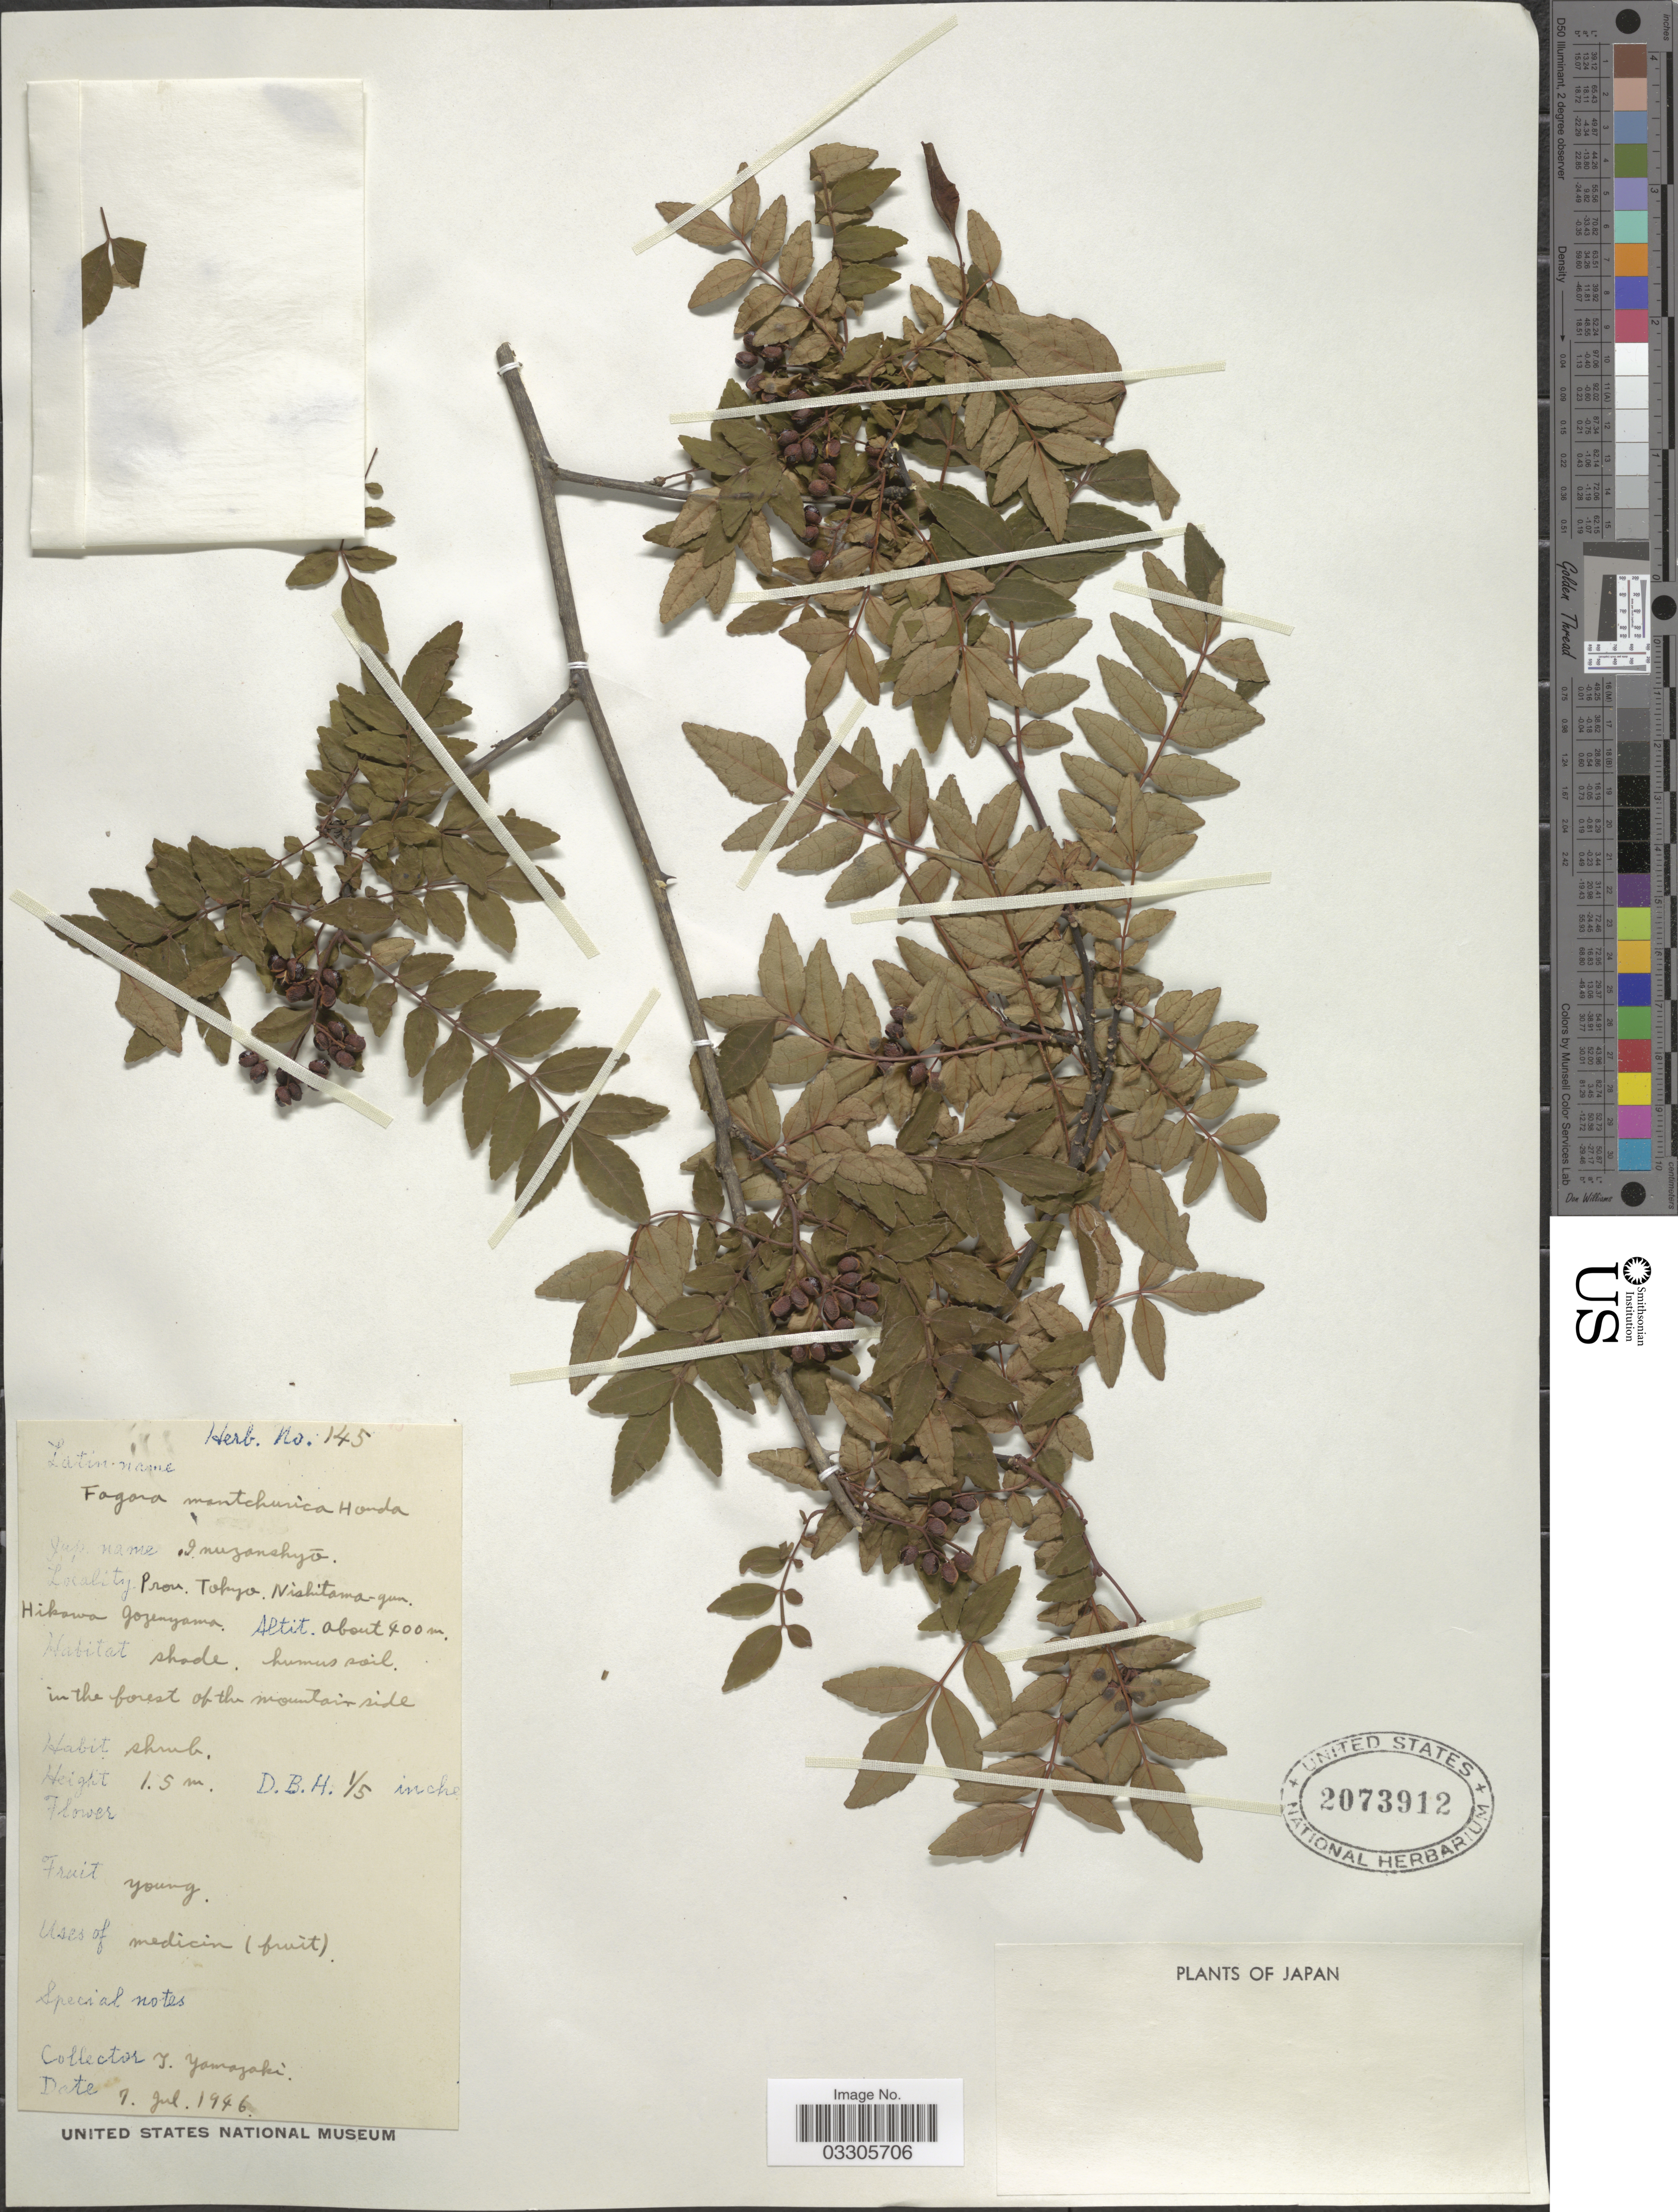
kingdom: Plantae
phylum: Tracheophyta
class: Magnoliopsida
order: Sapindales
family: Rutaceae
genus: Zanthoxylum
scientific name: Zanthoxylum mantchuricum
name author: Benn.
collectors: T. Yamazaki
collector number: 145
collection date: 1946-07-07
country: Japan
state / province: Tokyo, Federal City of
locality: Nishitama-gun, Hikawa Gozenyama.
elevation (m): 400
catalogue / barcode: US 2073912